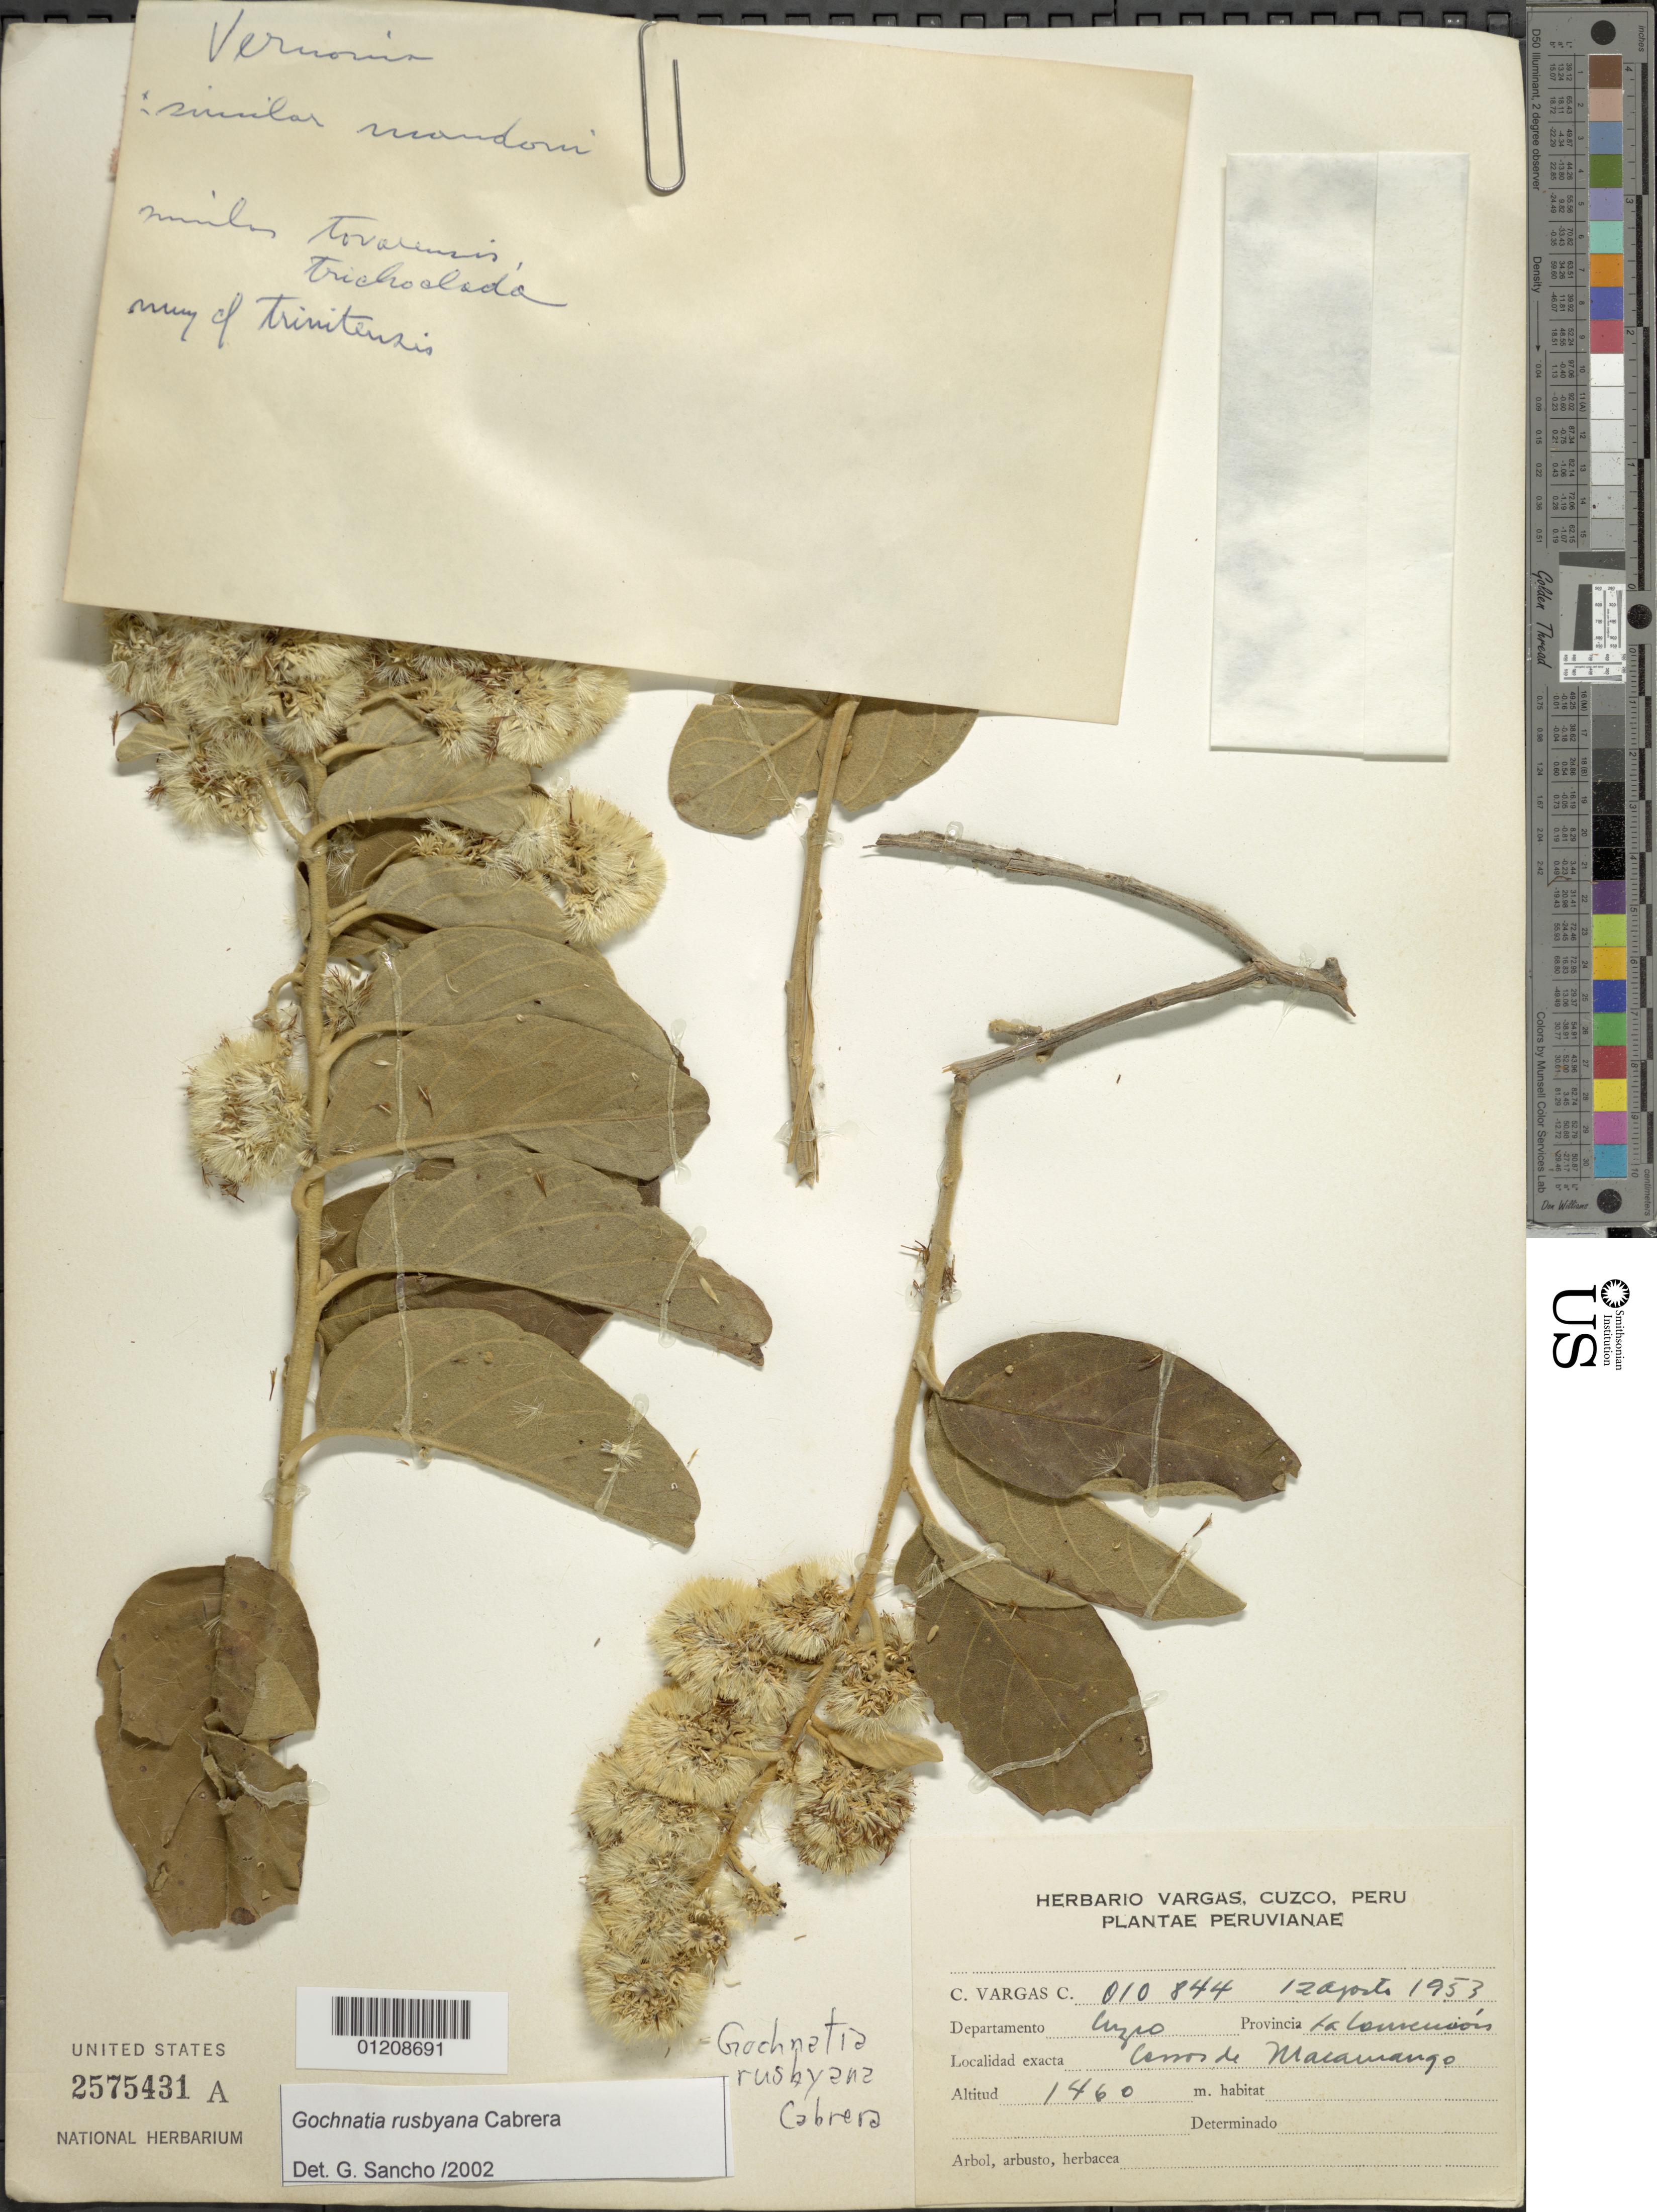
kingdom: Plantae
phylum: Tracheophyta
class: Magnoliopsida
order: Asterales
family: Asteraceae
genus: Moquiniastrum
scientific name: Moquiniastrum bolivianum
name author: (Rusby) G. Sancho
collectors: C. Vargas Calderón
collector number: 844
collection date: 1953-08-12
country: Peru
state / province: Cusco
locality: La Comenion; Comos de Macamango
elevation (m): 1460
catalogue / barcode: US 2575431A